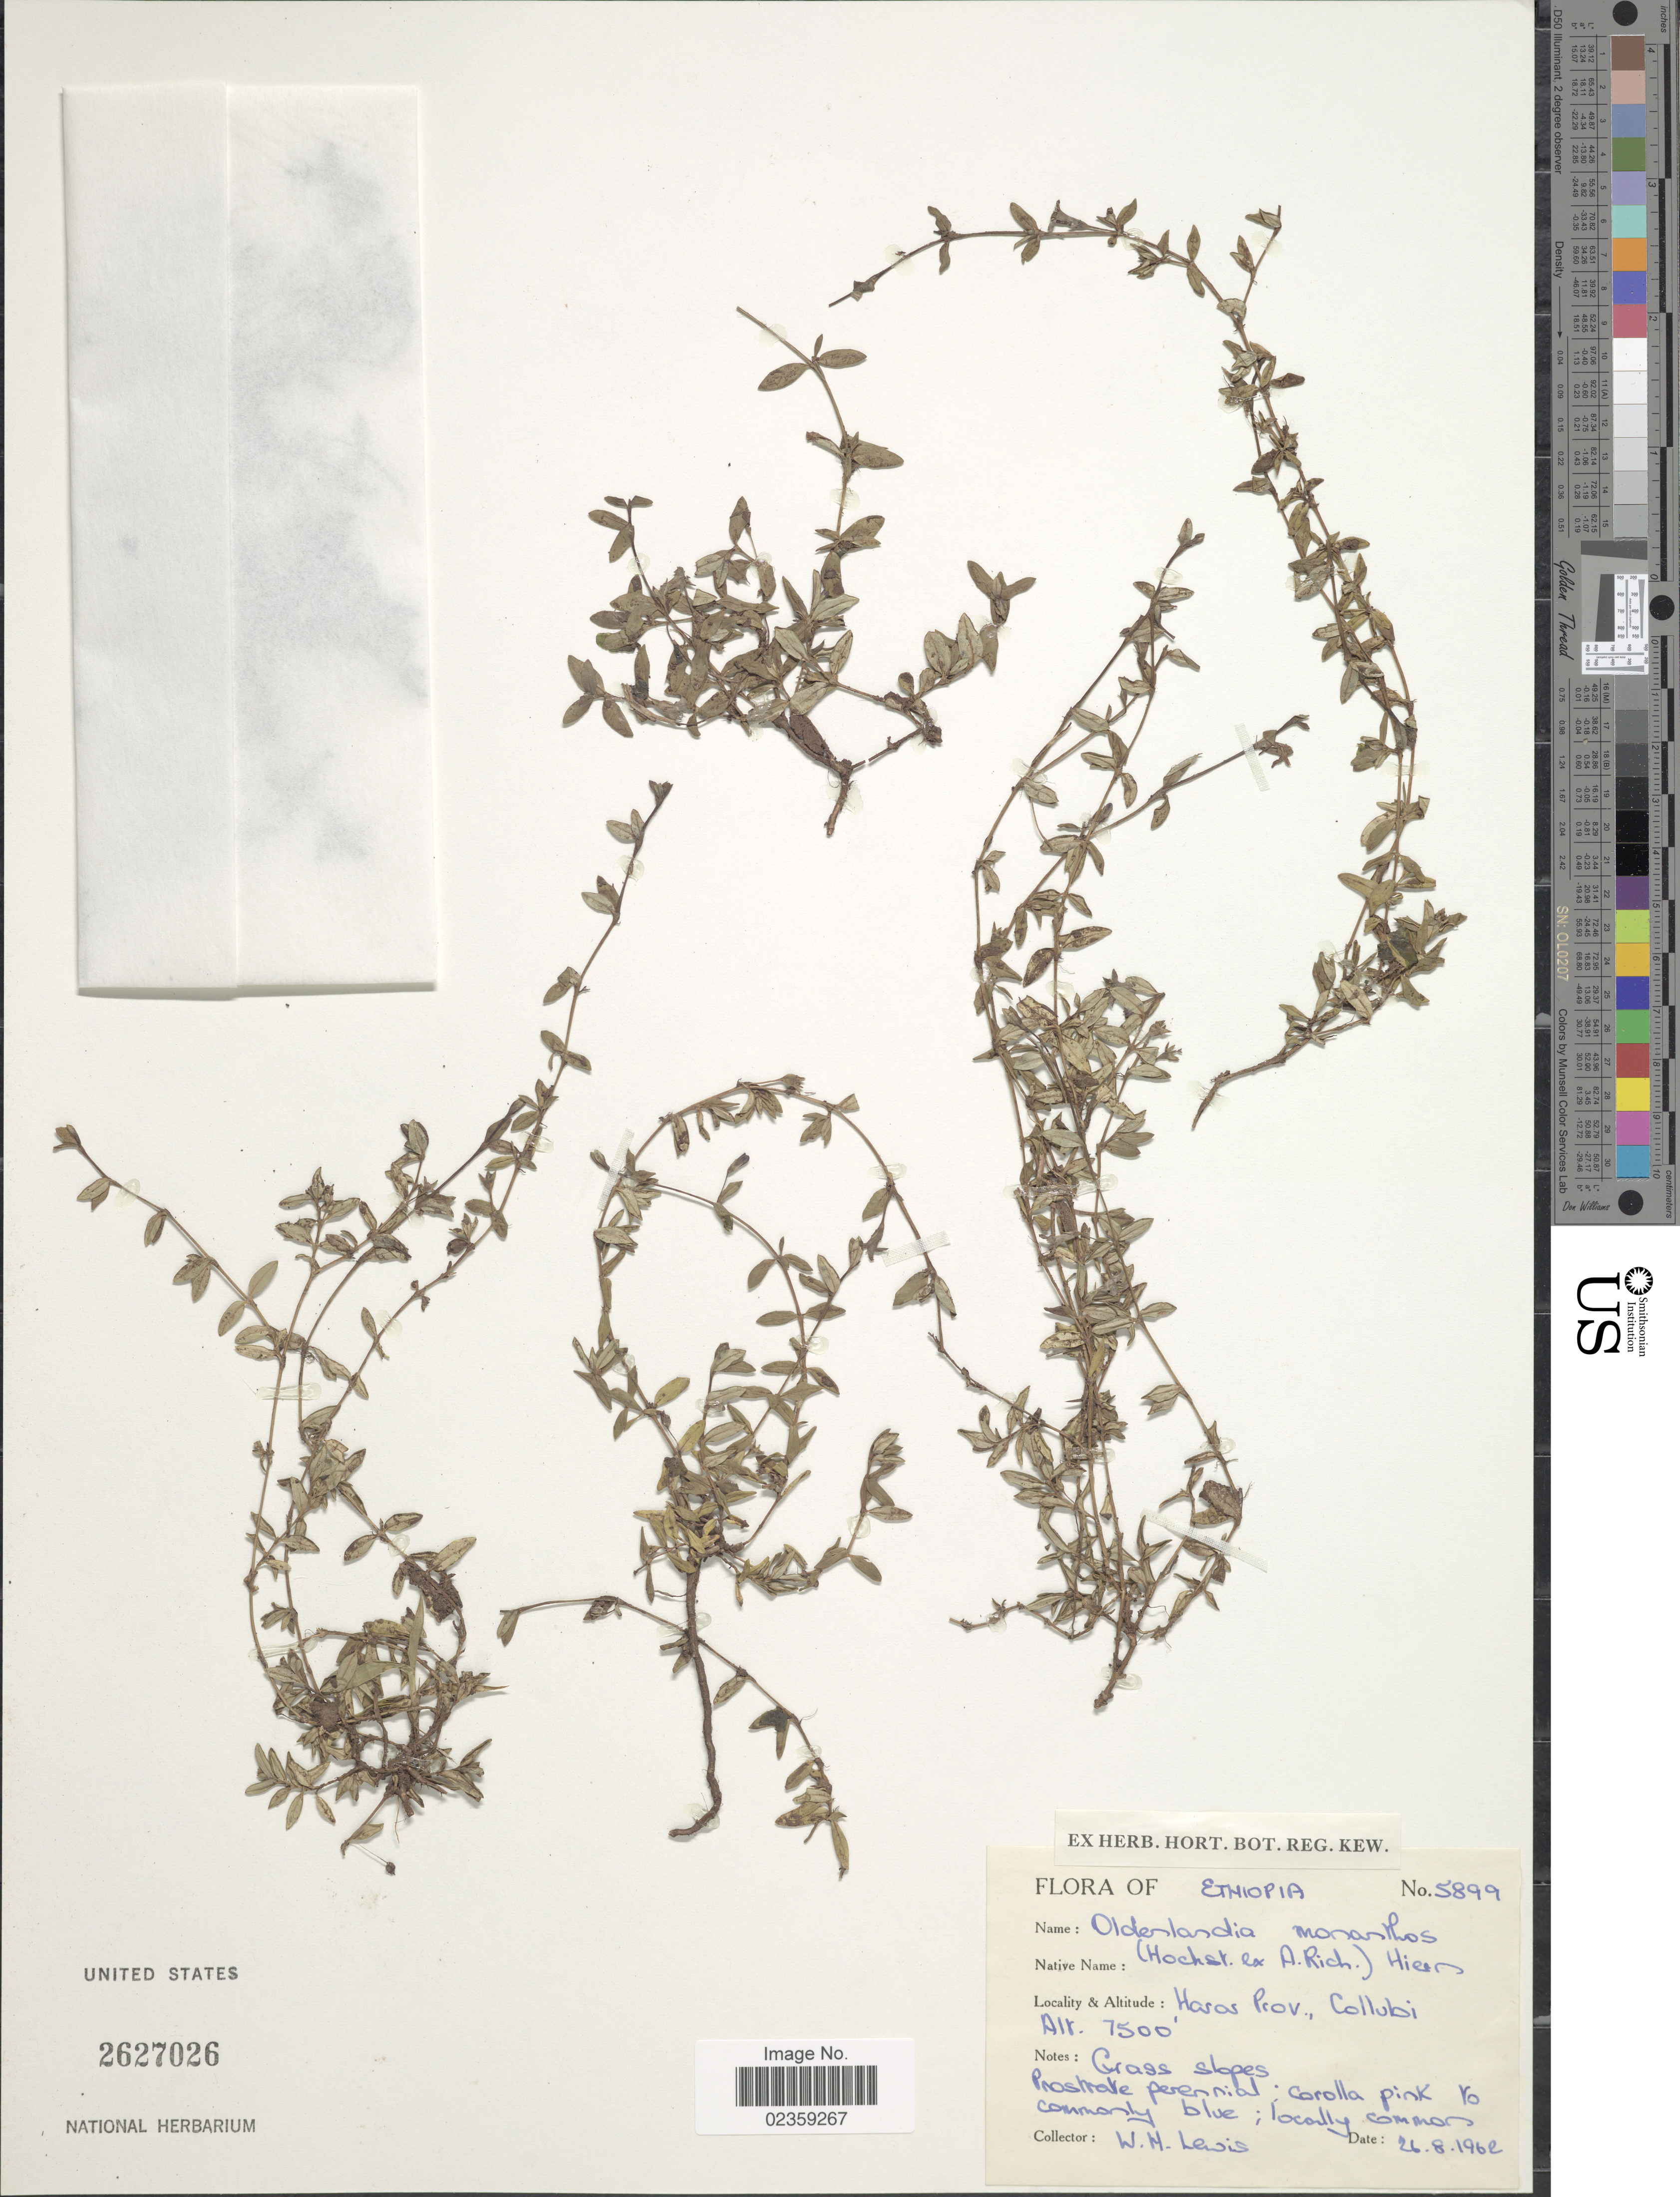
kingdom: Plantae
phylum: Tracheophyta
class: Magnoliopsida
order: Gentianales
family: Rubiaceae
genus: Oldenlandia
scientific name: Oldenlandia monanthos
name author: (Hochst. ex A. Rich.) Hiern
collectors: W. H. Lewis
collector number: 5899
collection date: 1962-08-26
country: Ethiopia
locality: Harar Prov., Collubi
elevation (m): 2286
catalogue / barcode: US 2627026